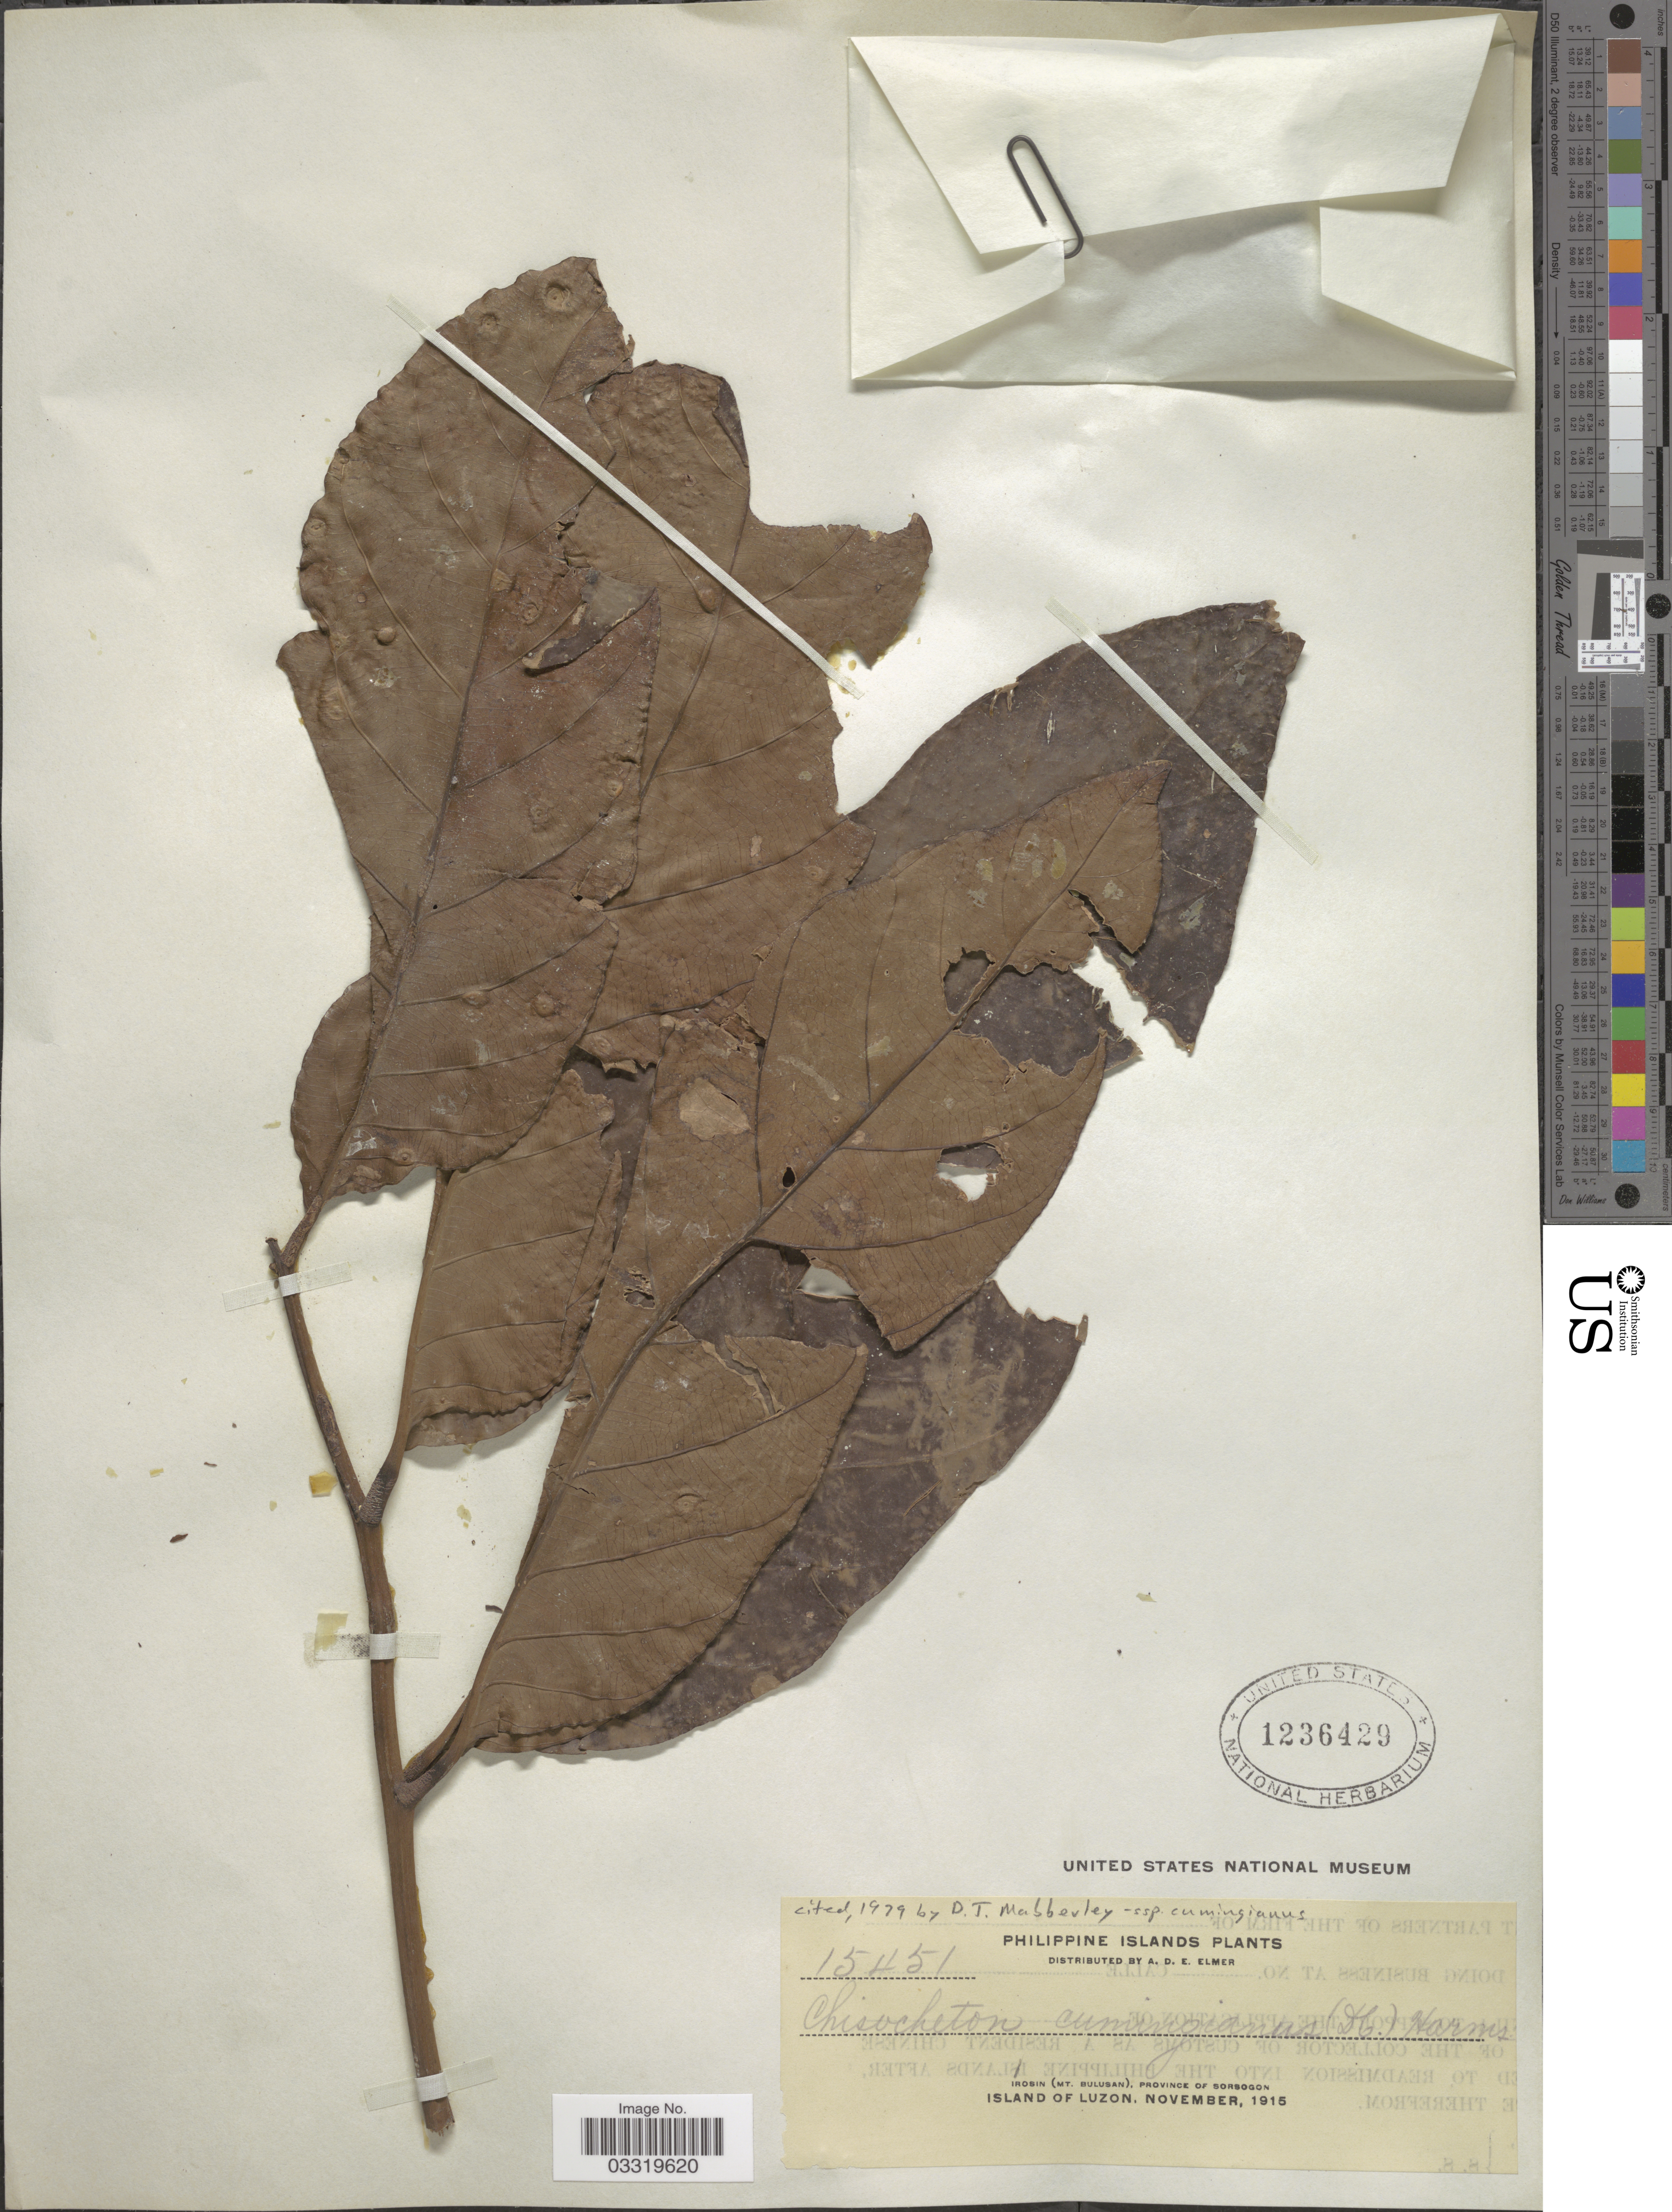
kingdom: Plantae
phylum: Tracheophyta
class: Magnoliopsida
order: Sapindales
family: Meliaceae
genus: Chisocheton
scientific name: Chisocheton cumingianus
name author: (C. DC.) Harms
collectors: A. D. E. Elmer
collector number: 15451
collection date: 1915-11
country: Philippines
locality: Philippine Islands. Irosin (Mt. Bulusan), Province of Sorsogon. Island of Luzon.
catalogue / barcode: US 1236429